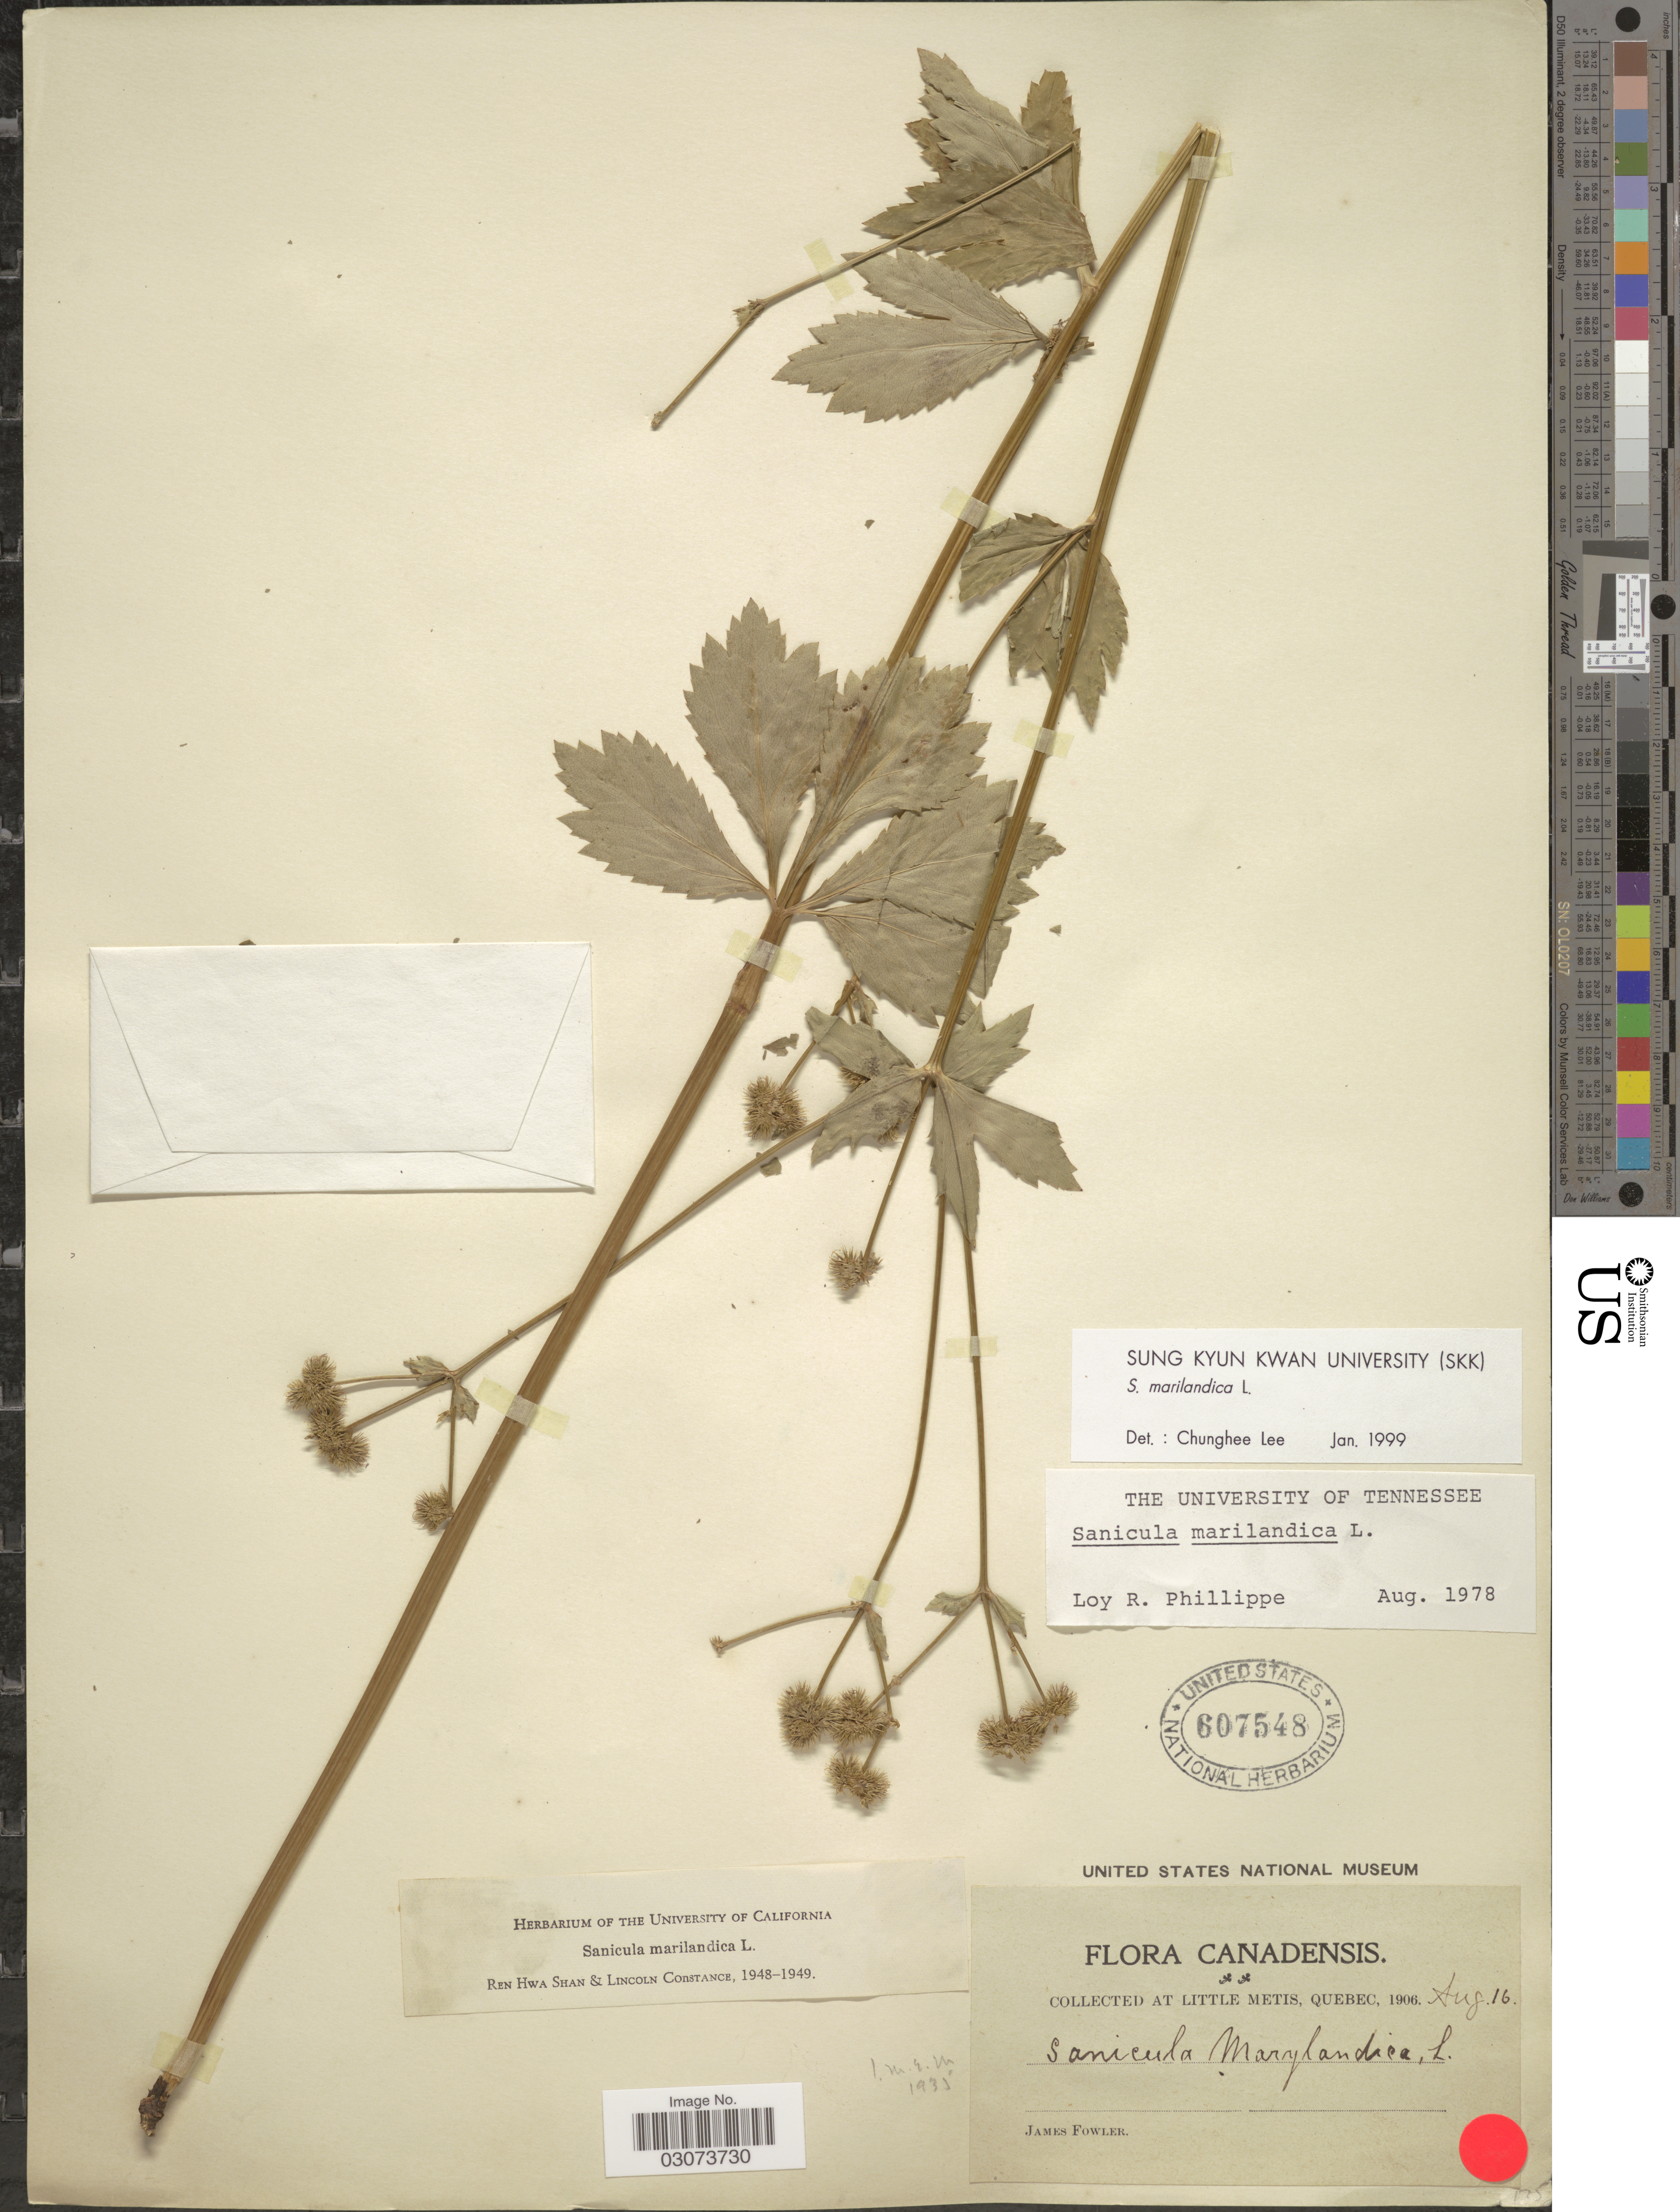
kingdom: Plantae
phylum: Tracheophyta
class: Magnoliopsida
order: Apiales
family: Apiaceae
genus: Sanicula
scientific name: Sanicula marilandica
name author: L.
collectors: J. P. Fowler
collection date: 1906-08-16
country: Canada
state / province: Quebec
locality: Little Metis.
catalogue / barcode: US 607548